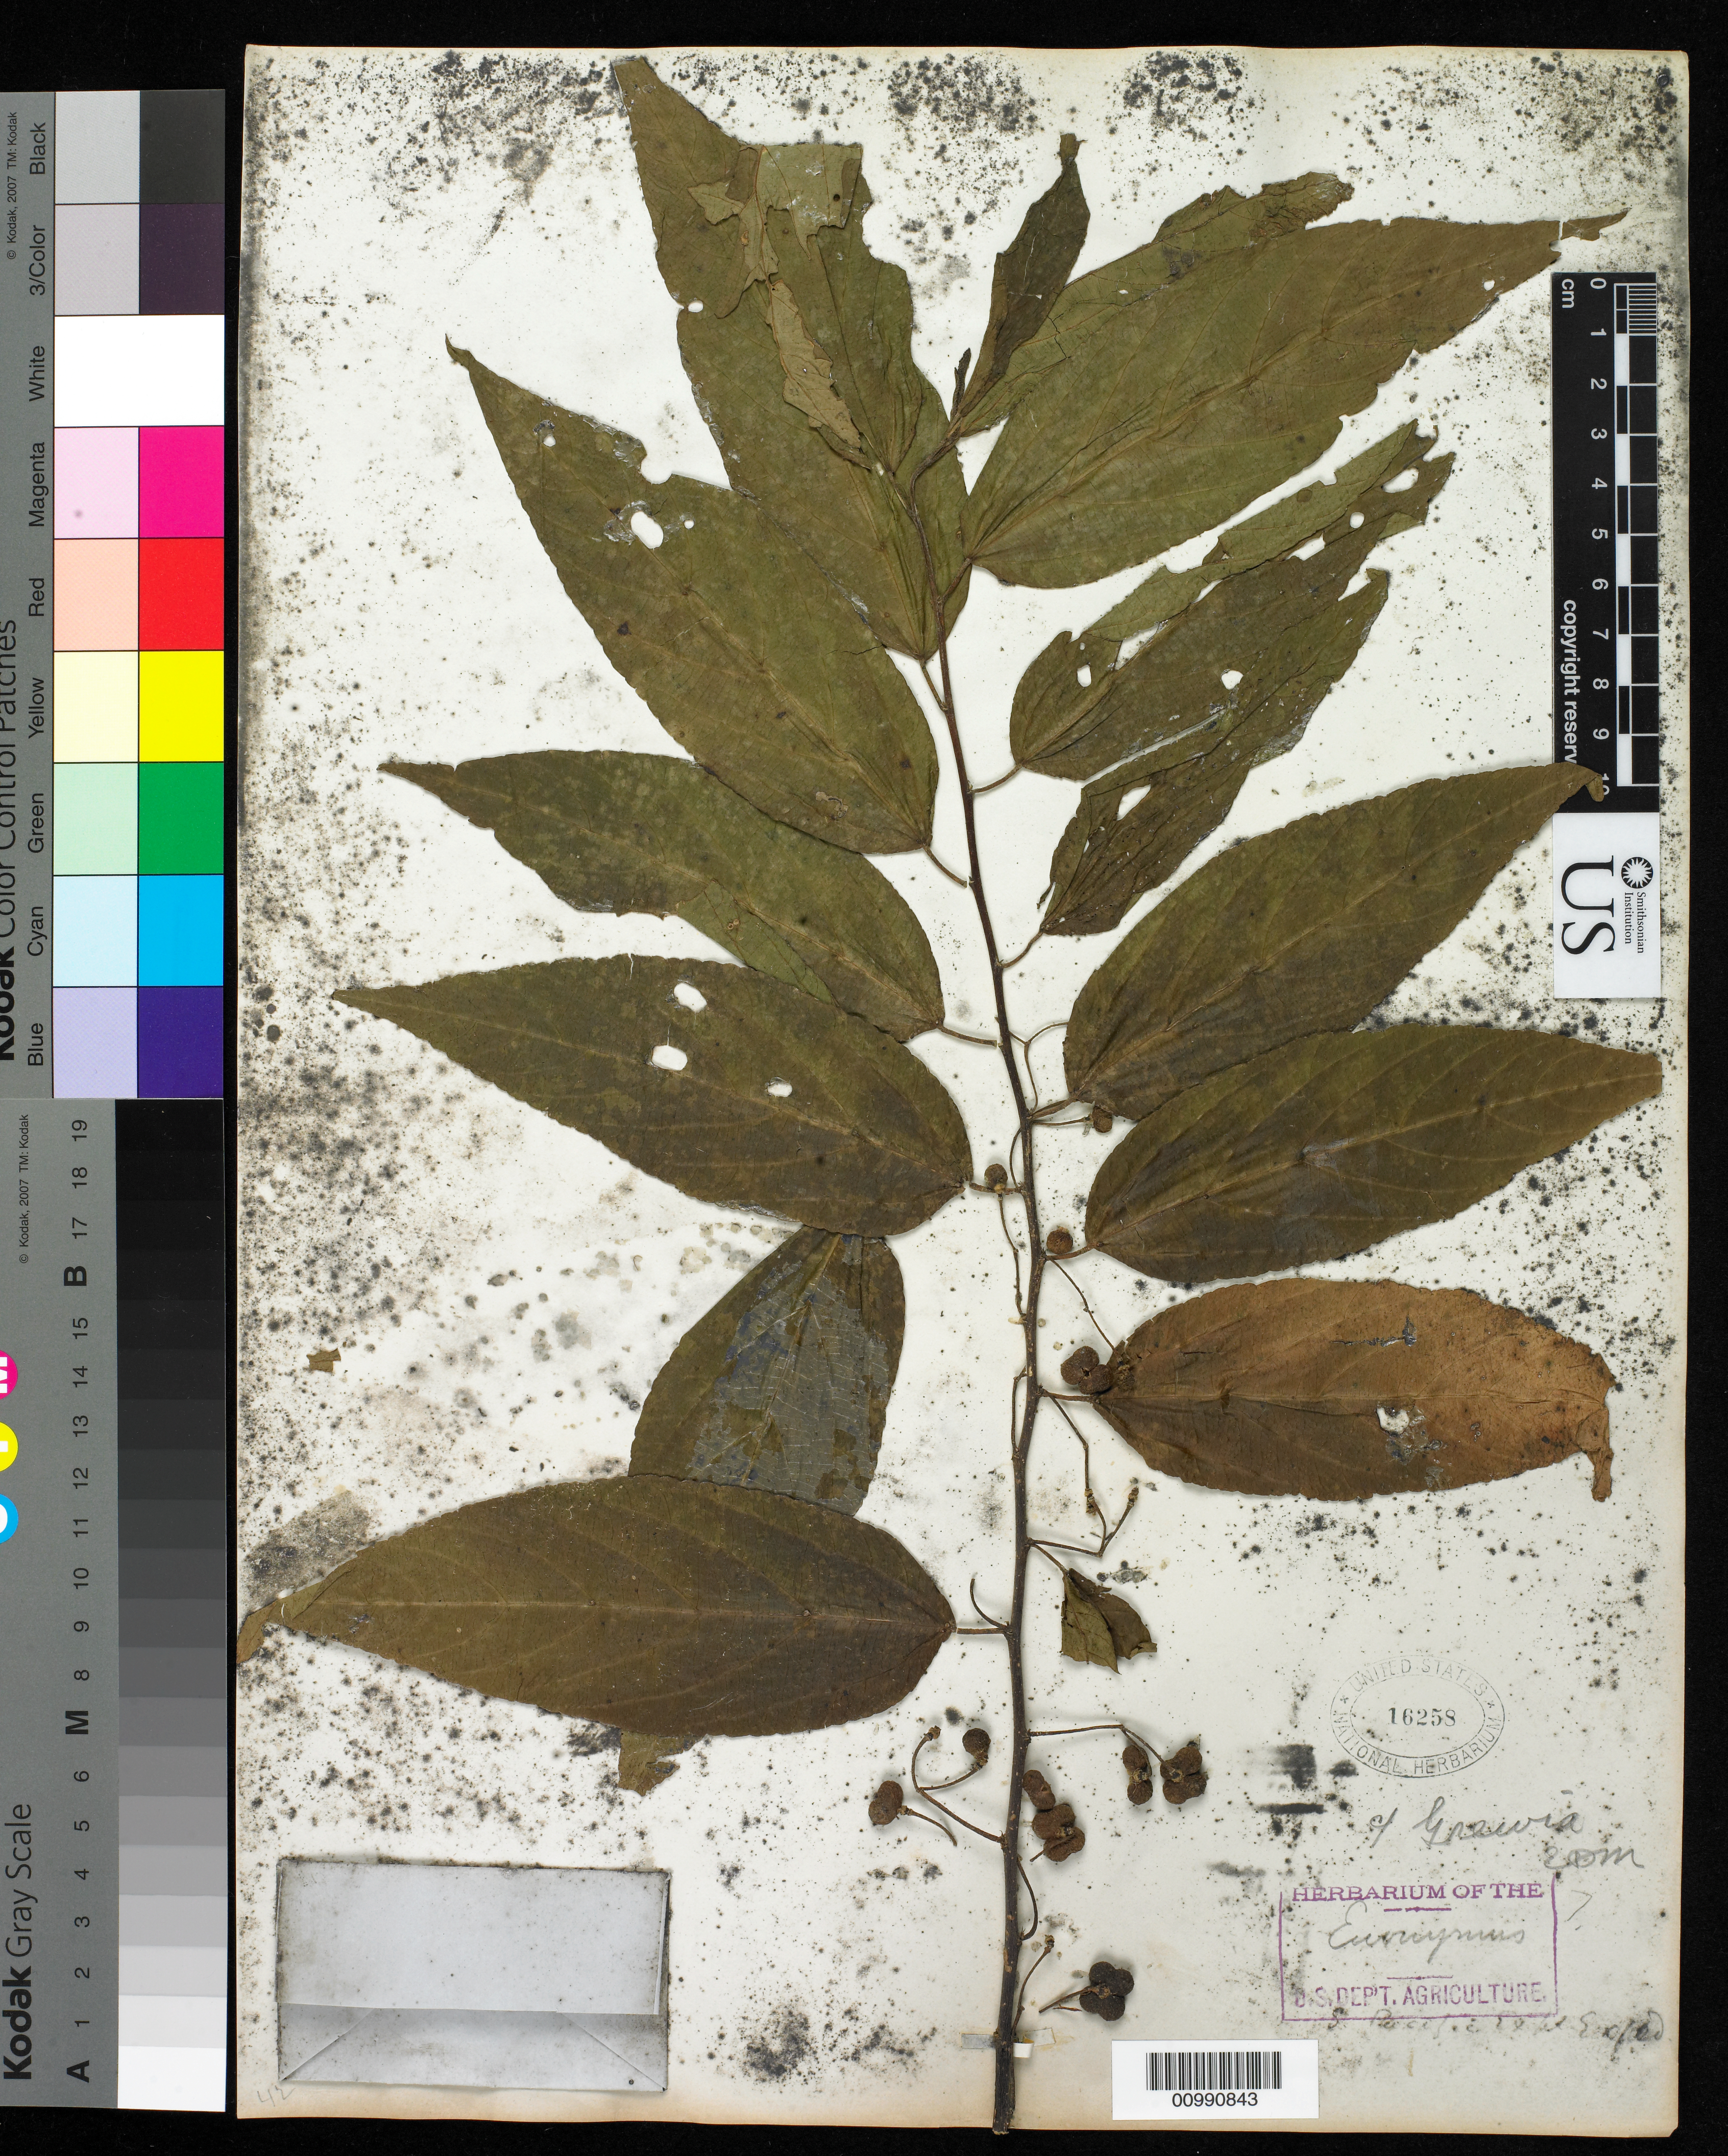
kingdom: Plantae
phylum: Tracheophyta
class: Magnoliopsida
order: Malvales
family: Malvaceae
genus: Grewia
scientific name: Grewia sp.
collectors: Wilkes Explor. Exped.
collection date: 1838/1842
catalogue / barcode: US 16258